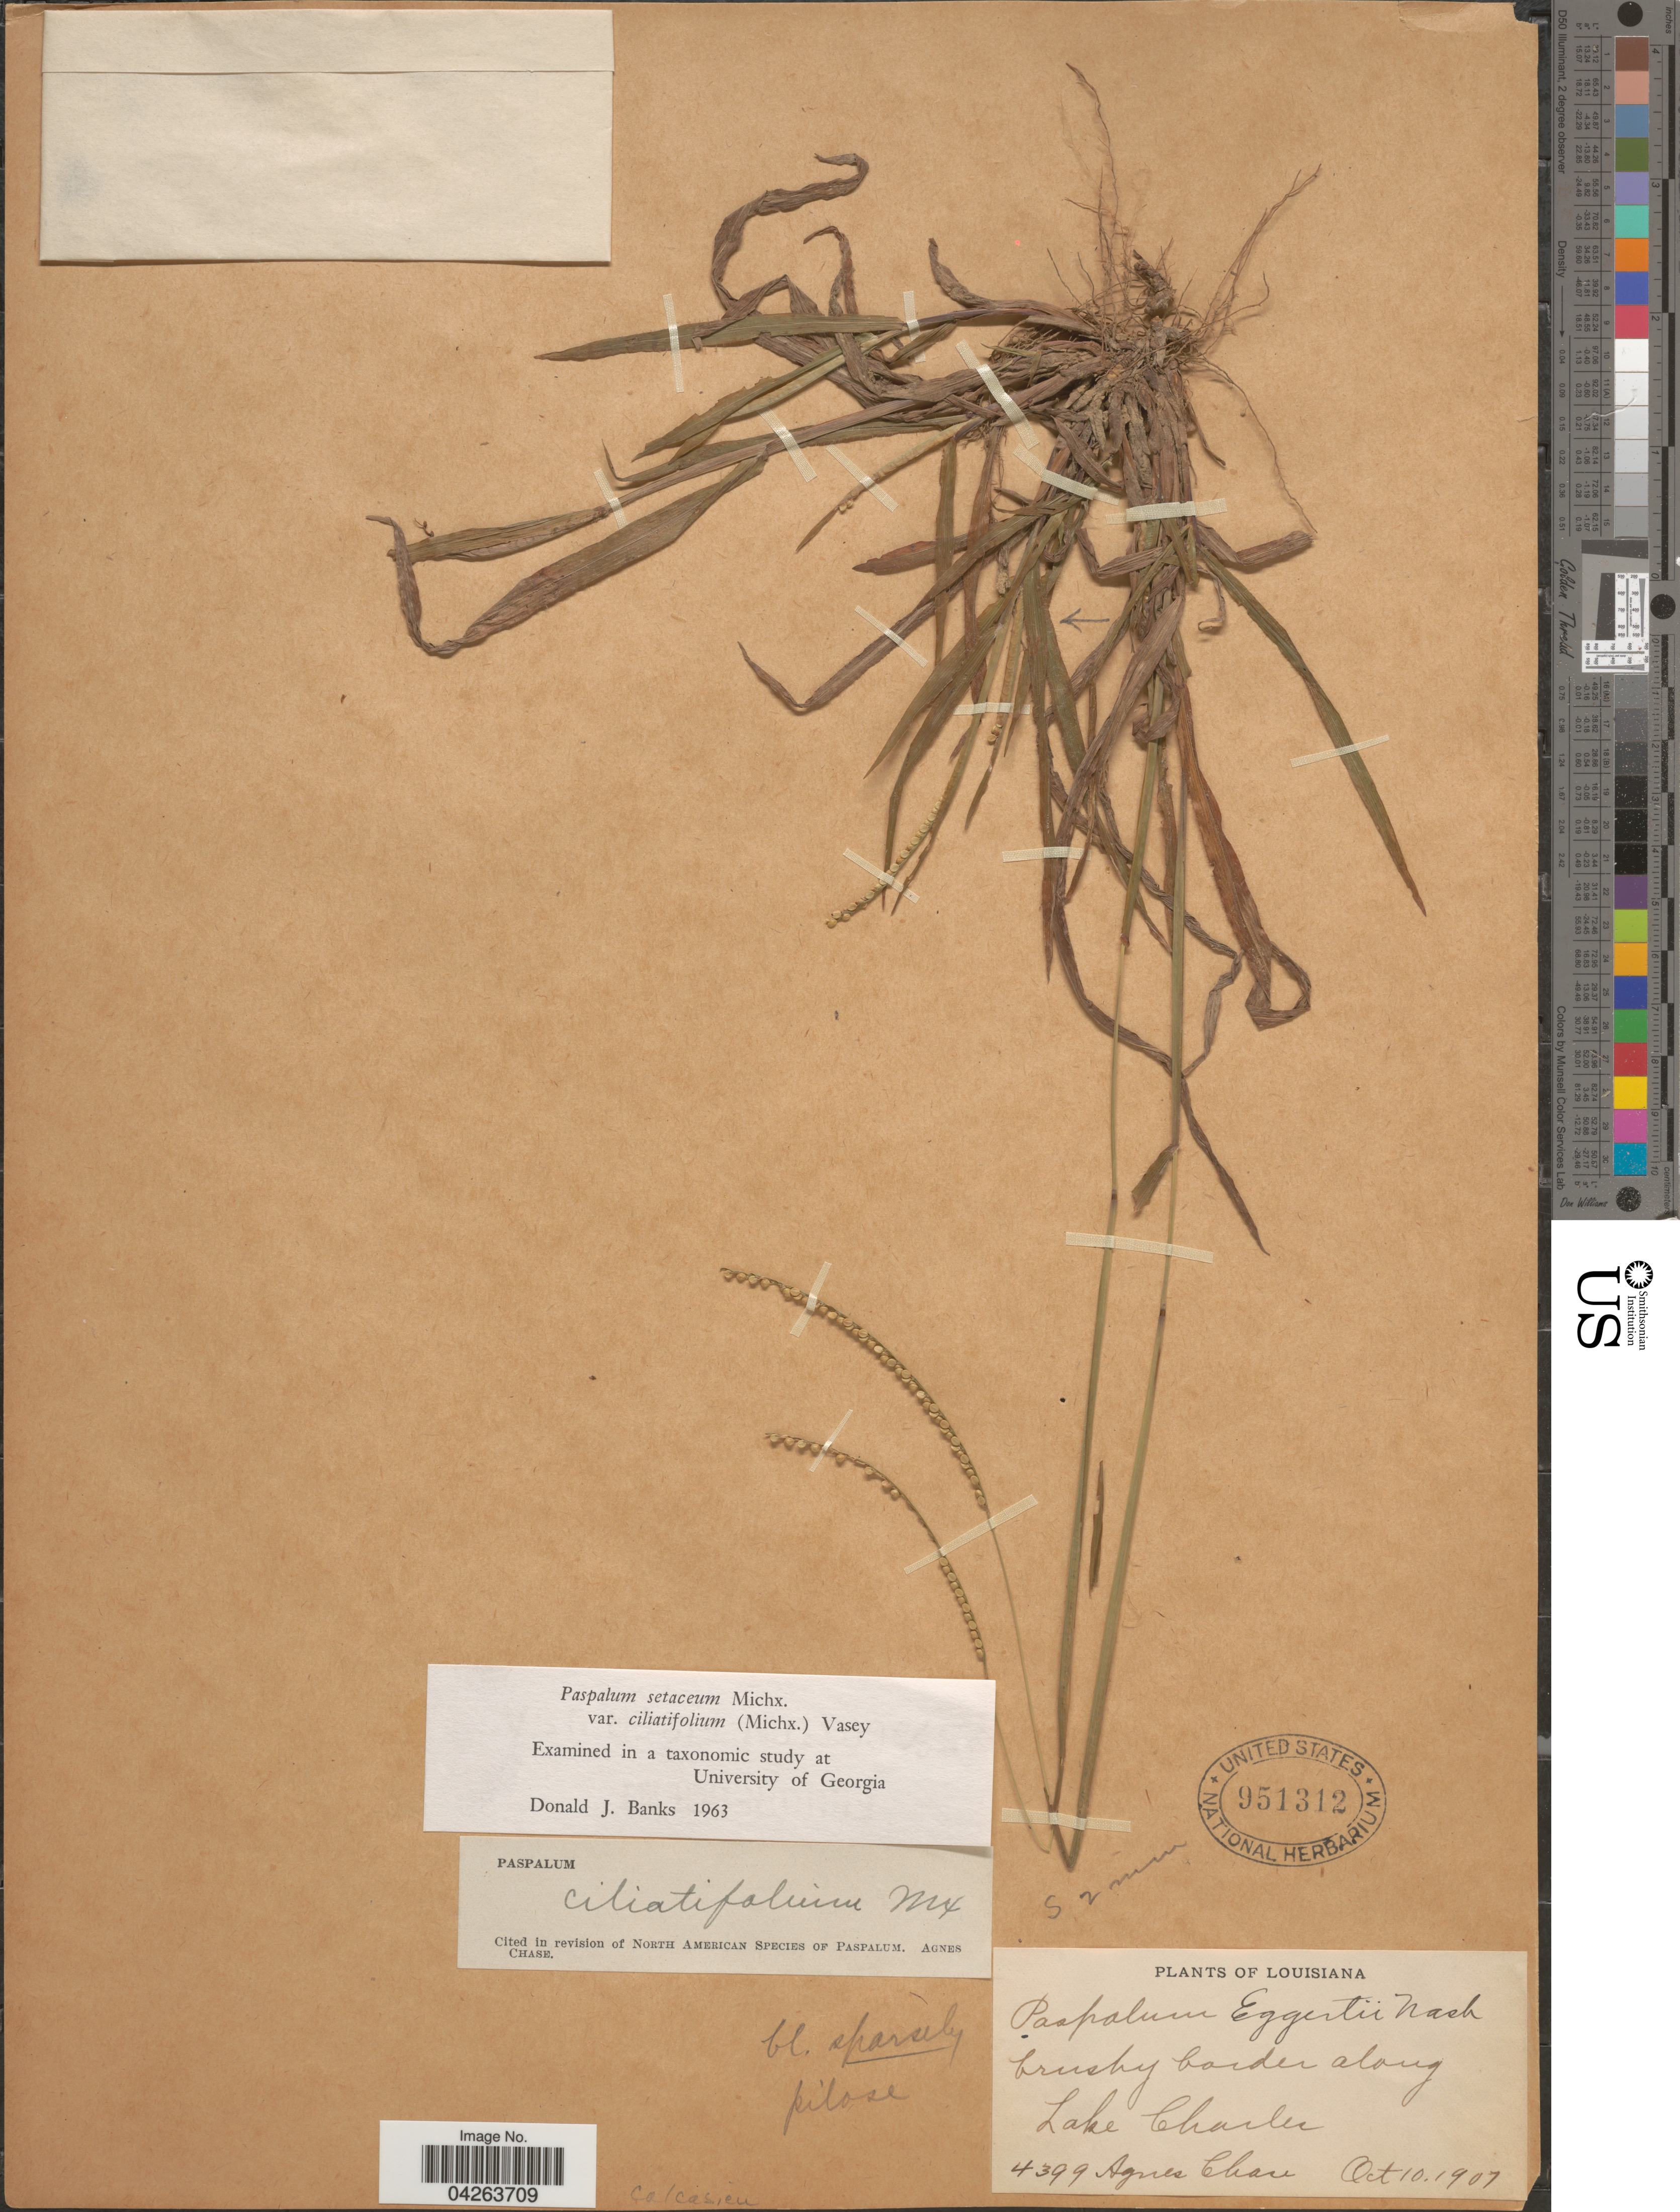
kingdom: Plantae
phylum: Tracheophyta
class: Liliopsida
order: Poales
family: Poaceae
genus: Paspalum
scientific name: Paspalum setaceum var. ciliatifolium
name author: (Michx.) Vasey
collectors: A. Chase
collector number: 4399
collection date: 1907-10-10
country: United States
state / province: Louisiana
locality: Brushy border along Lake Charles. Calcasieu.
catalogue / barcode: US 951312